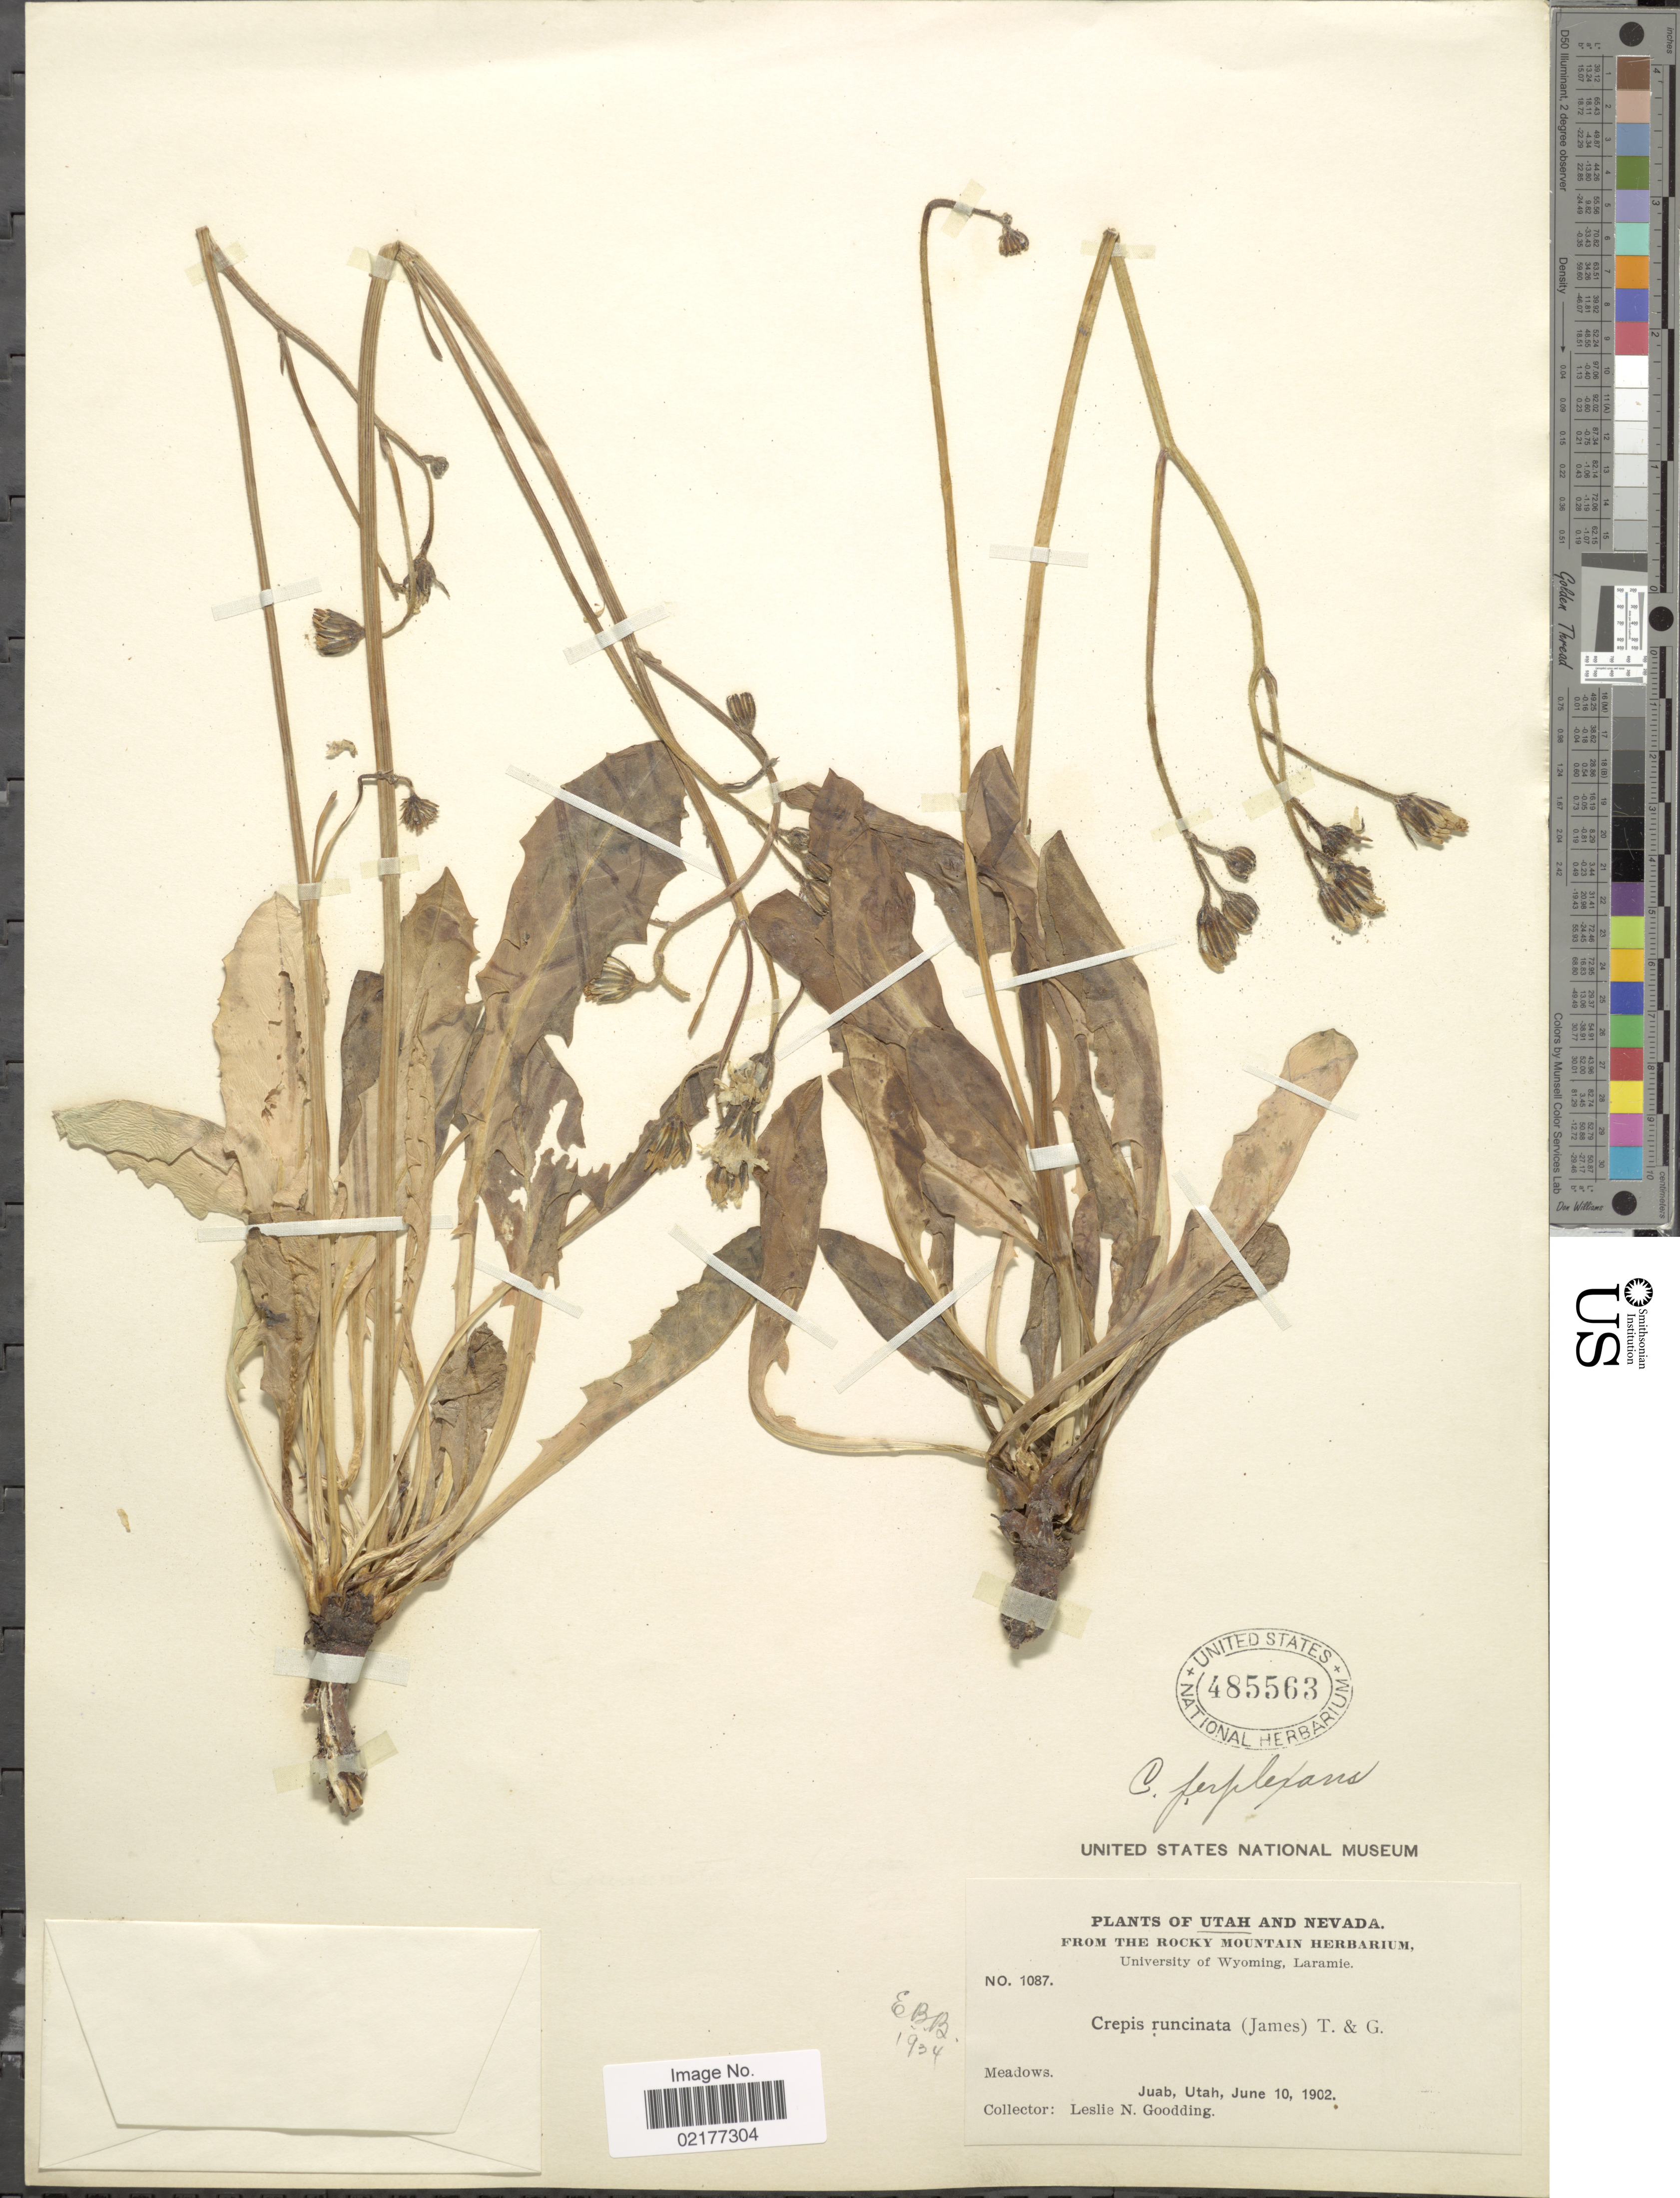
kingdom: Plantae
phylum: Tracheophyta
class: Magnoliopsida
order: Asterales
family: Asteraceae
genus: Crepis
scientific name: Crepis runcinata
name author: Torr. & A. Gray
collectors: L. N. Goodding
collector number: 1087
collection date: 1902-06-10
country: United States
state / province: Utah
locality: Juab, Utah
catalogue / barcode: US 485563